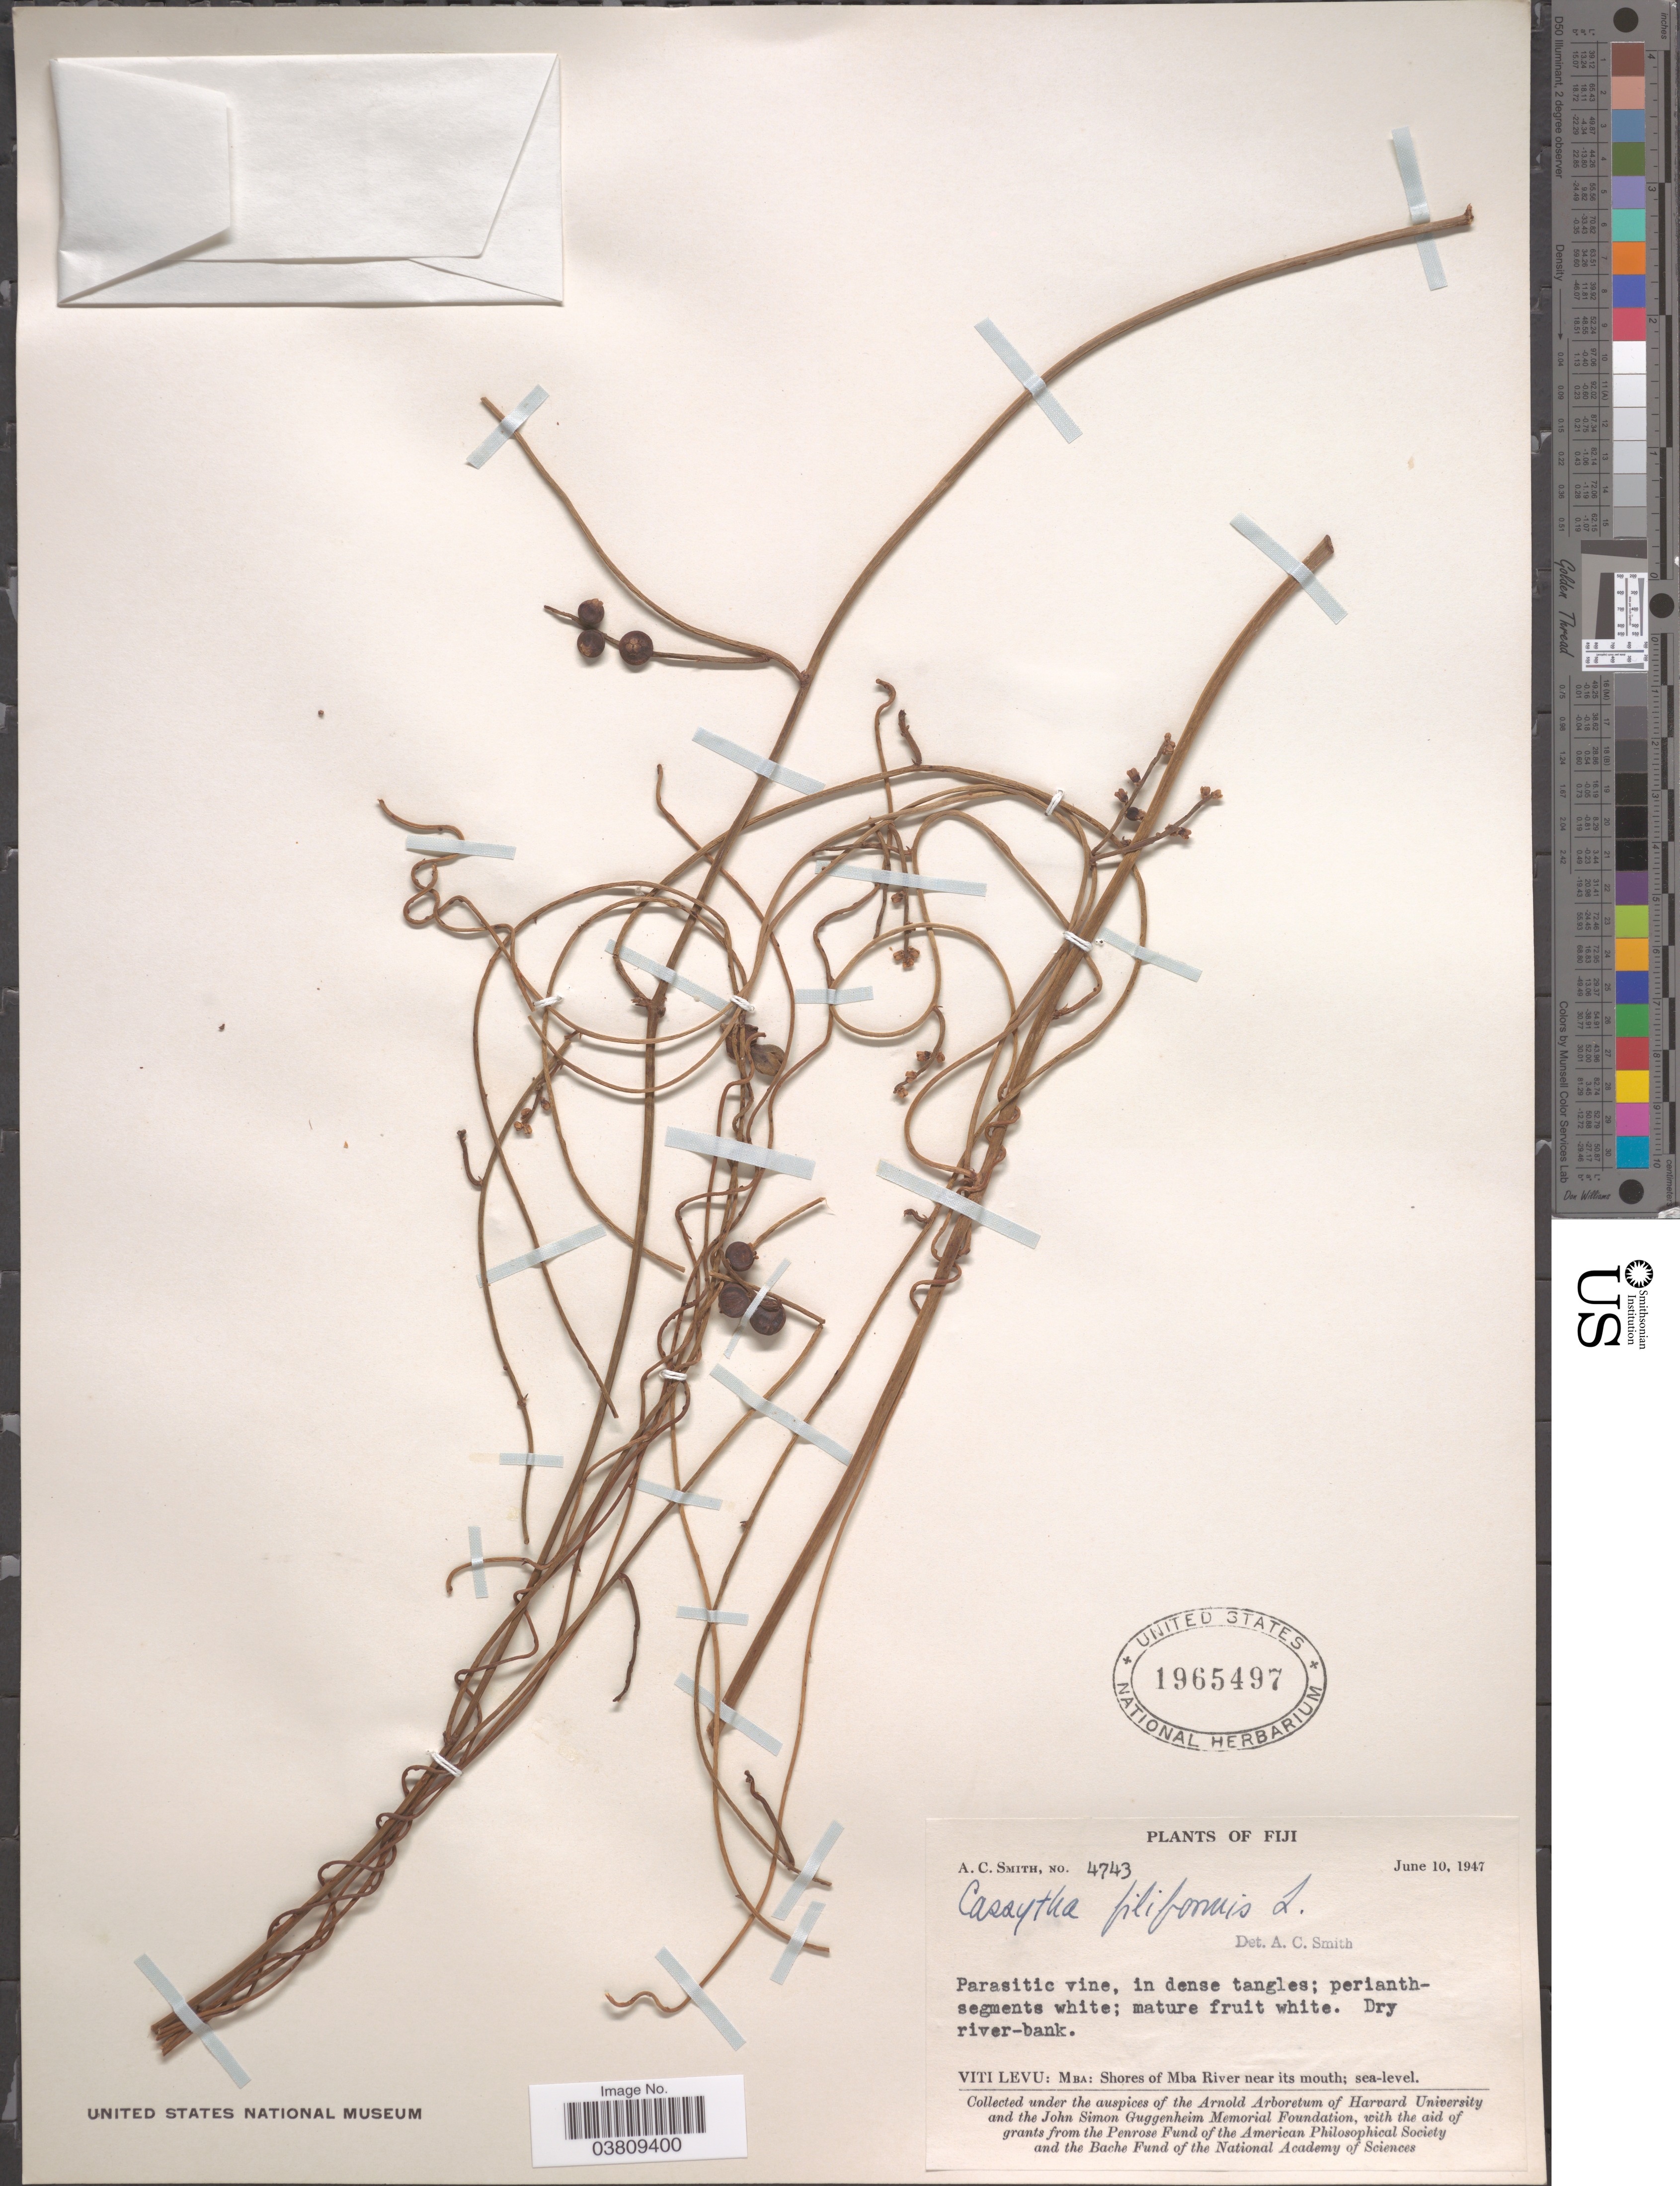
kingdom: Plantae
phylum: Tracheophyta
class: Magnoliopsida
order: Laurales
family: Lauraceae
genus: Cassytha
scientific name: Cassytha filiformis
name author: L.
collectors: A. C. Smith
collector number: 4743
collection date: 1947-06-10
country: Fiji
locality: Viti Levu: Mba: Shores of Mba near its mouth.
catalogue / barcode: US 1965497